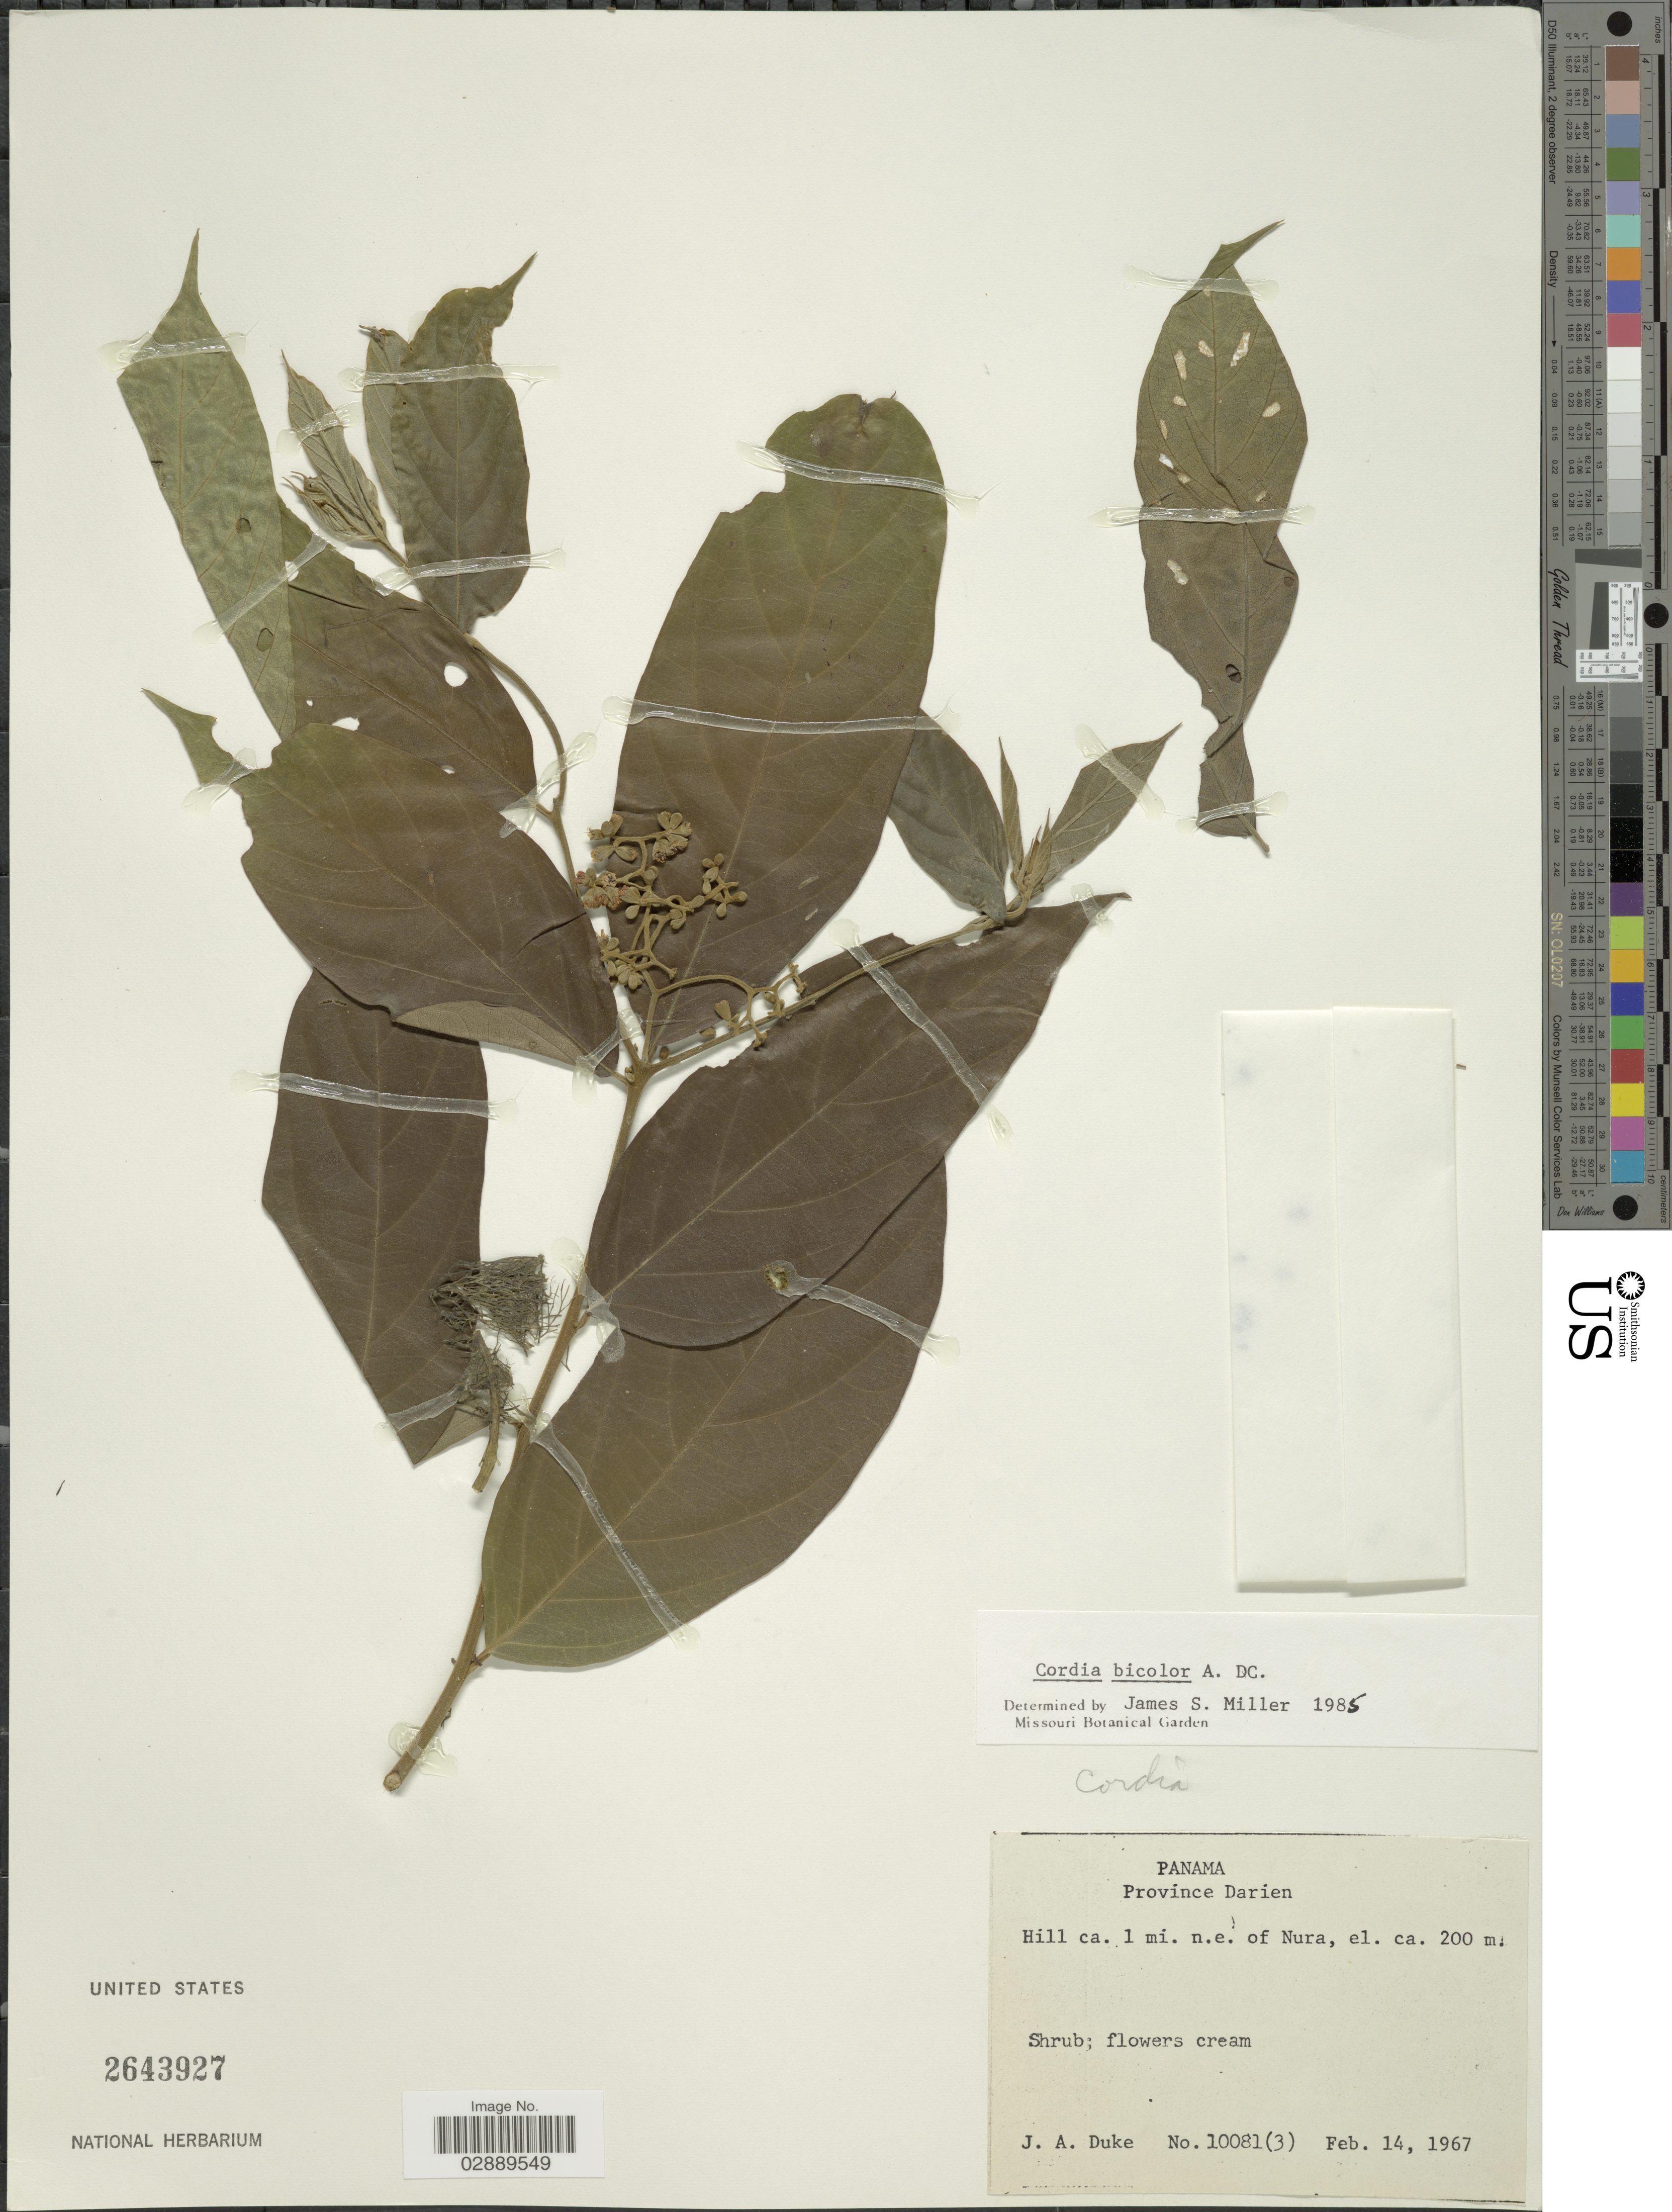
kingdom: Plantae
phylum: Tracheophyta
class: Magnoliopsida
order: Boraginales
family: Cordiaceae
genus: Cordia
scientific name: Cordia bicolor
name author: A. DC.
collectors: J. A. Duke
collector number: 10081(3)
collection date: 1967-02-14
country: Panama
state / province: Darién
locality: Hill ca. 1 mi. n.e. of Nura.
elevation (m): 200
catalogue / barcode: US 2643927